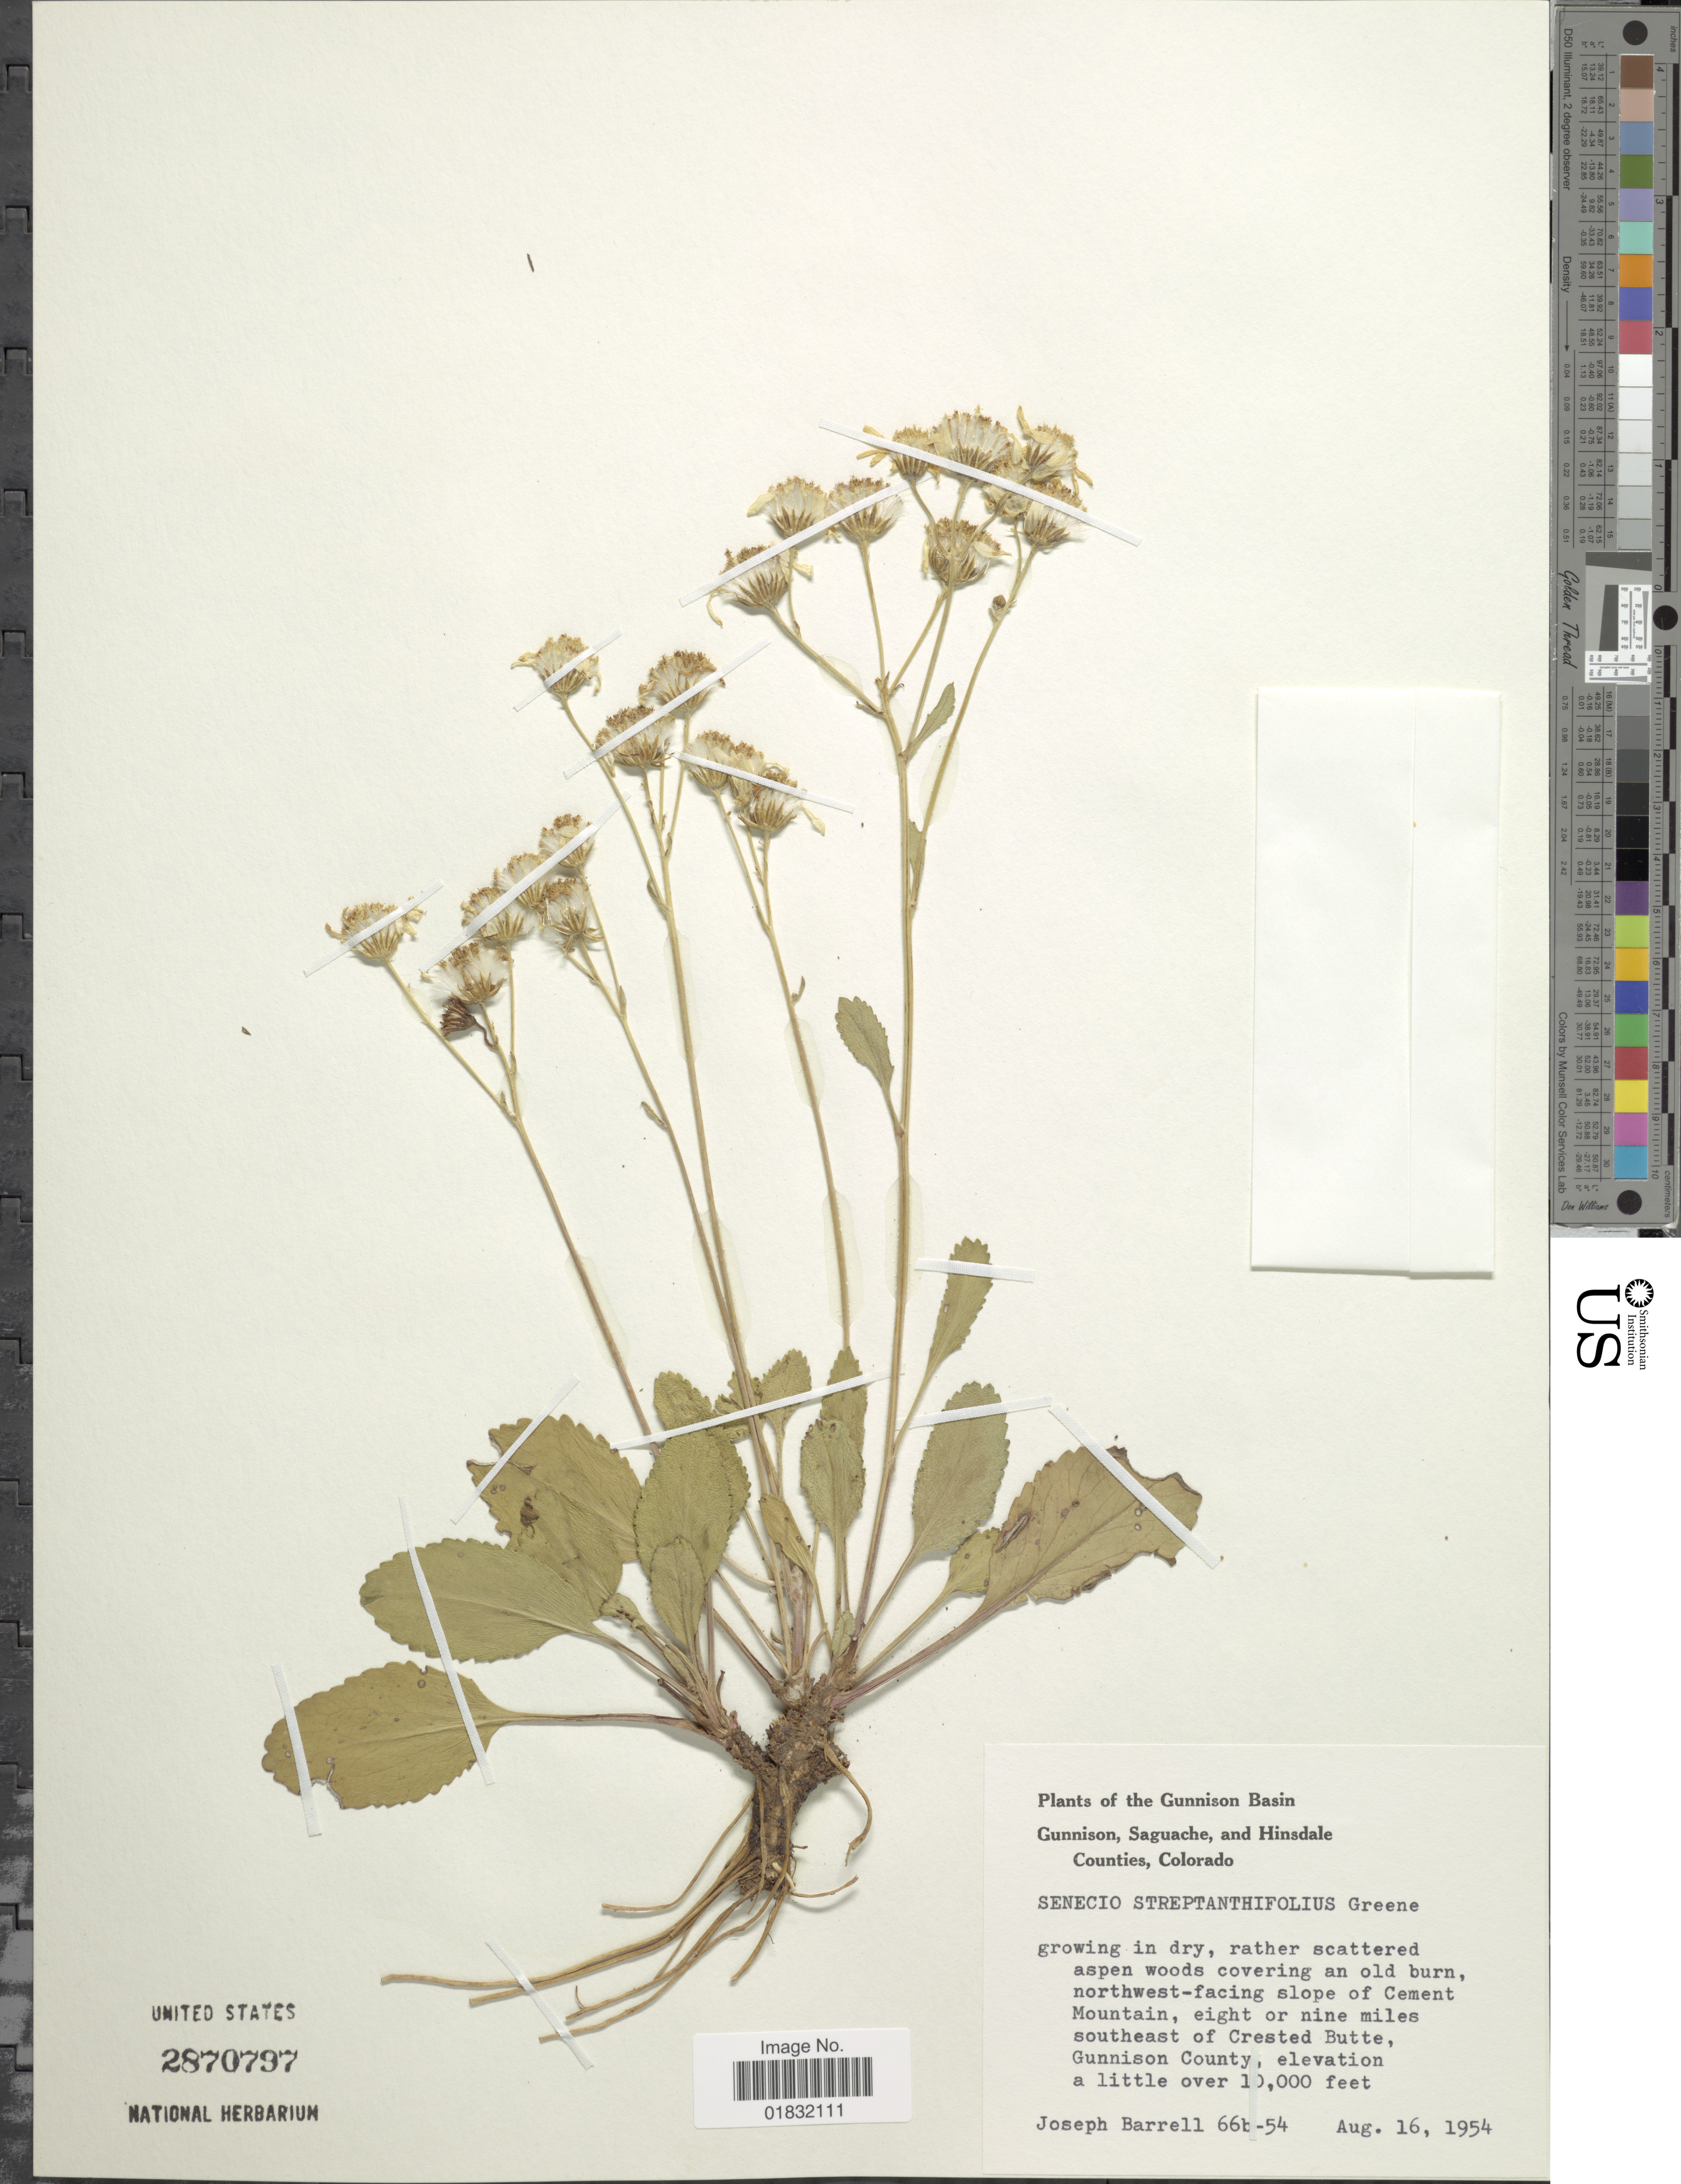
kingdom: Plantae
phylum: Tracheophyta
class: Magnoliopsida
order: Asterales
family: Asteraceae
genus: Packera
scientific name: Packera streptanthifolia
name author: (Greene) W.A. Weber & Á. Löve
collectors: J. Barrell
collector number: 66b-54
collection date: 1954-08-16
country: United States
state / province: Colorado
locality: The Gunnison Basin, Gunnison, Saguache, and Hinsdale Counties, northwest-facing slope of Cement Mountain, eight or nine miles southeast of Crested Butte, Gunnison County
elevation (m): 3048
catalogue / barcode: US 2870797